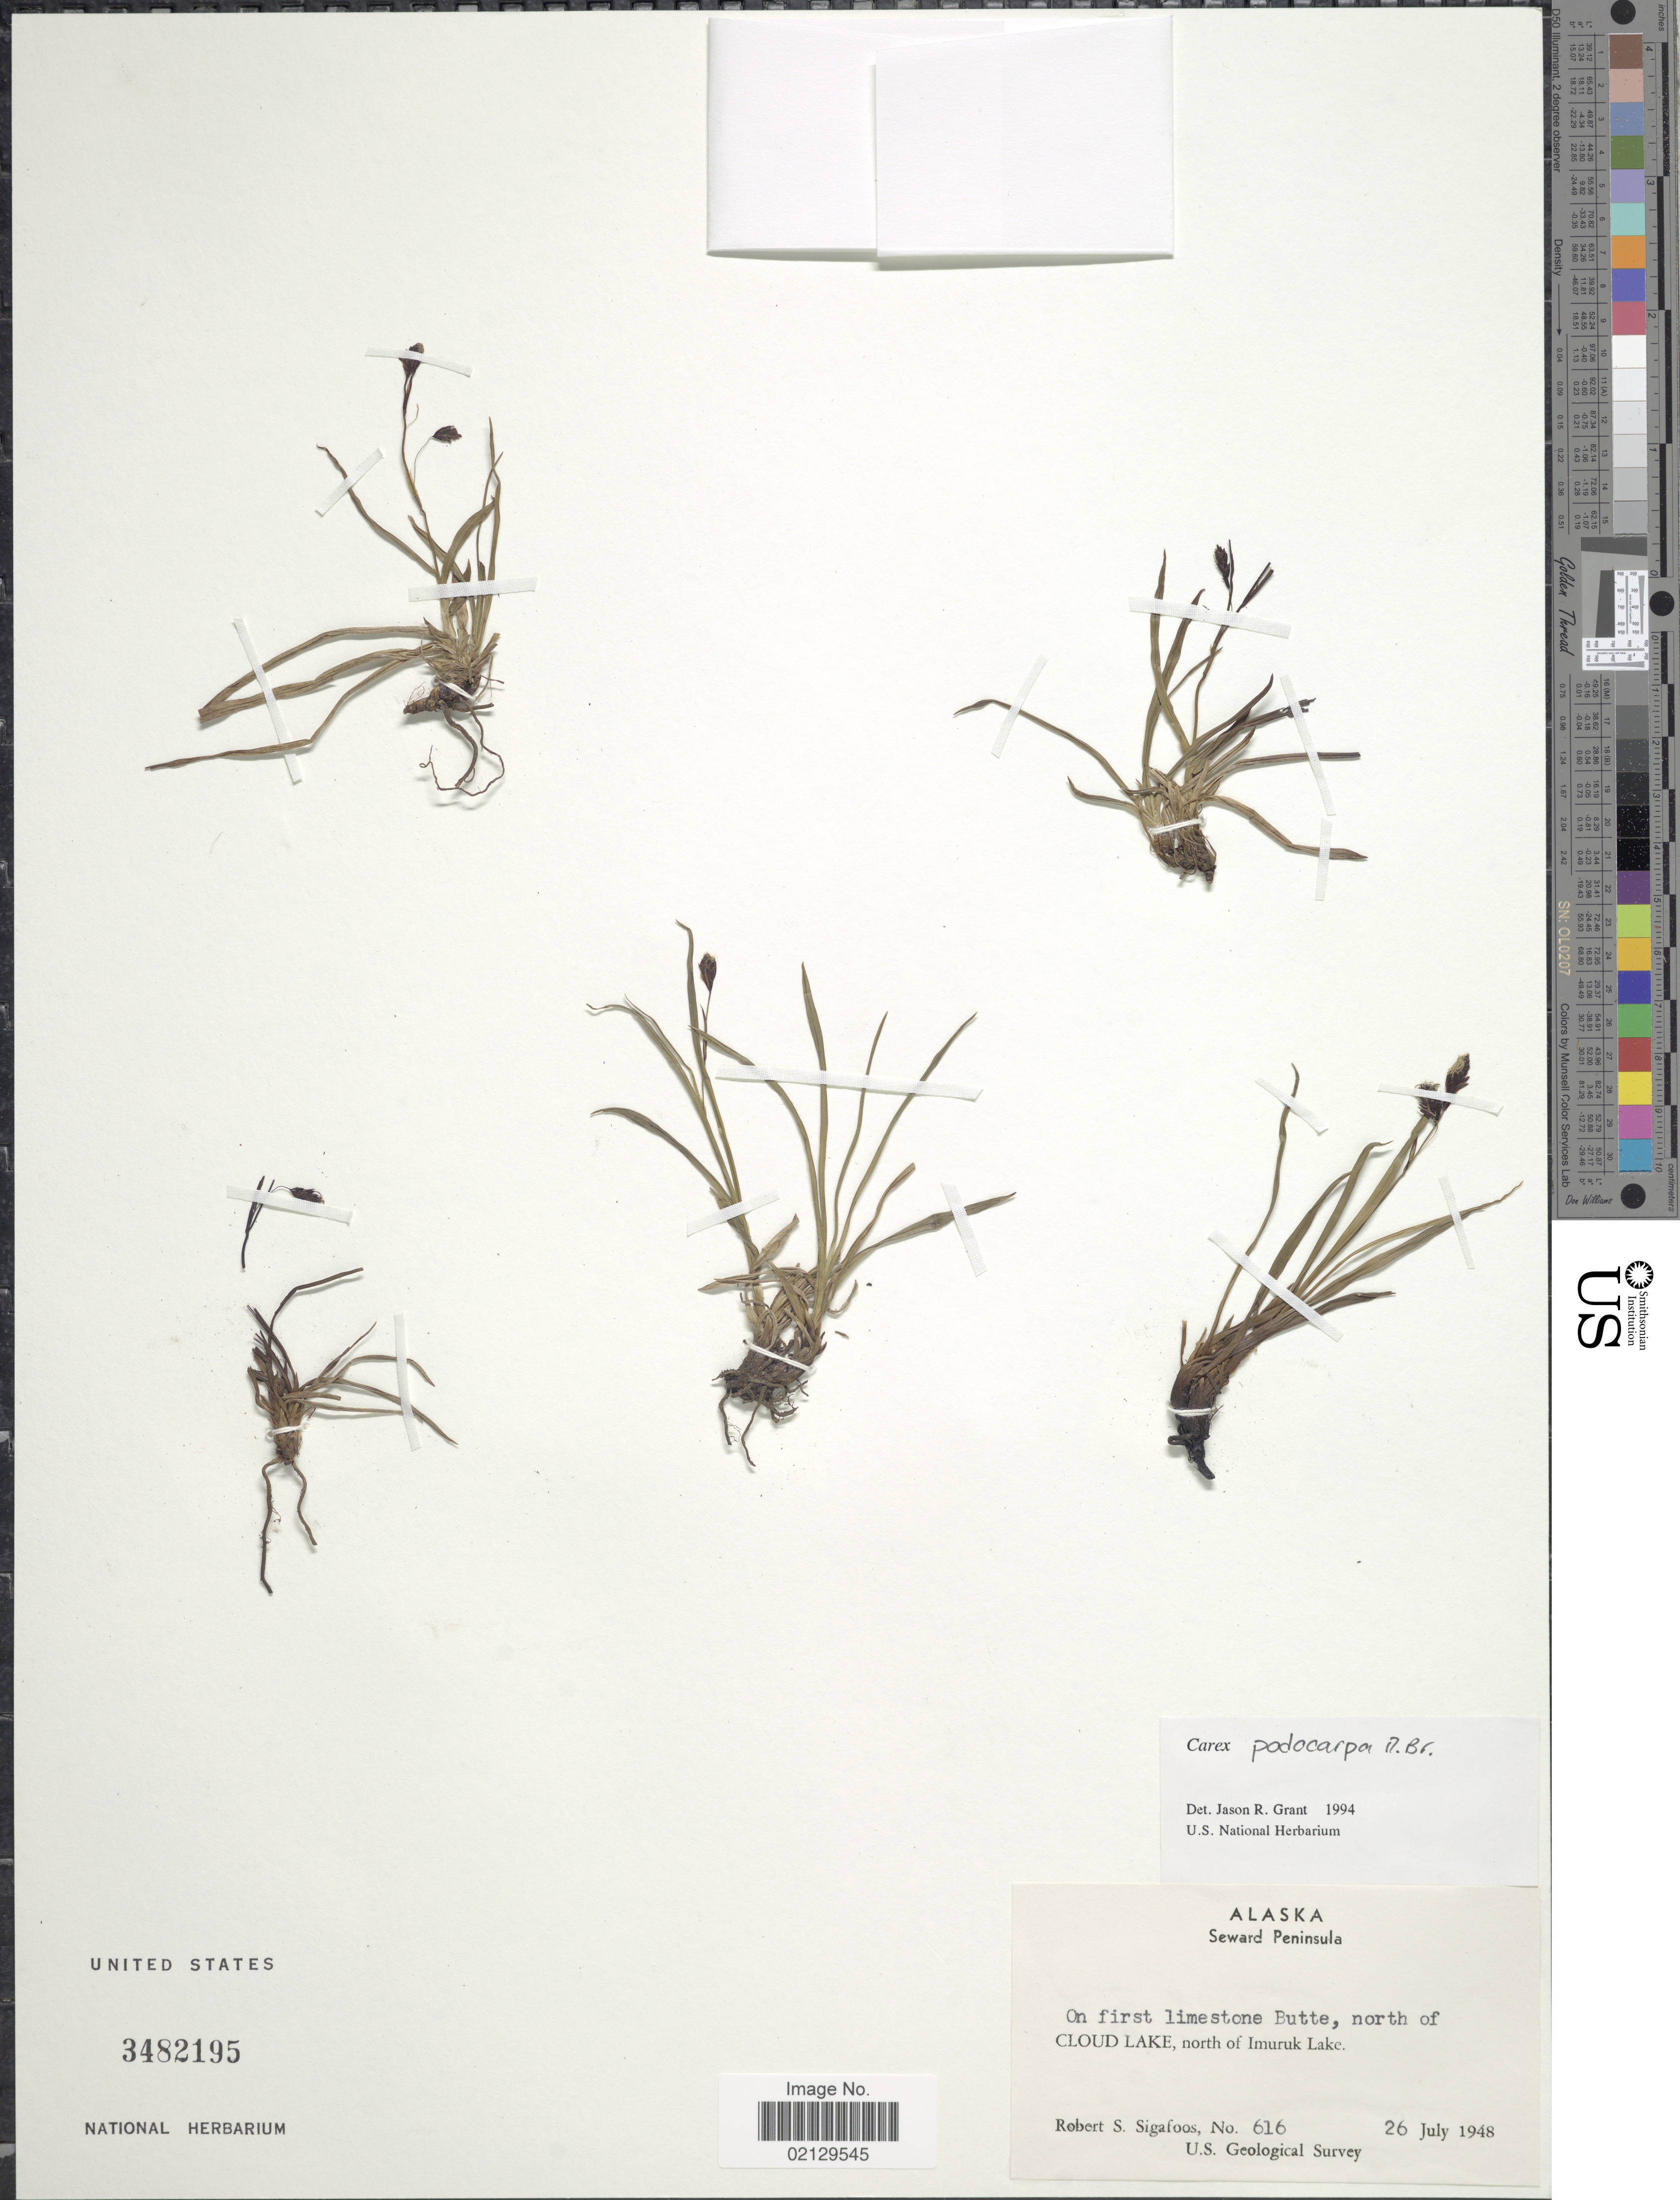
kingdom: Plantae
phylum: Tracheophyta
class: Liliopsida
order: Poales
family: Cyperaceae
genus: Carex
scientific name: Carex podocarpa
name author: R. Br.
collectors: R. Sigafoos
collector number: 616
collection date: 1948-07-26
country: United States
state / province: Alaska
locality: Seward Peninsula, On first limestone Butte, north of Cloud Lake, north of Imuruk Lake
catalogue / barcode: US 3482195